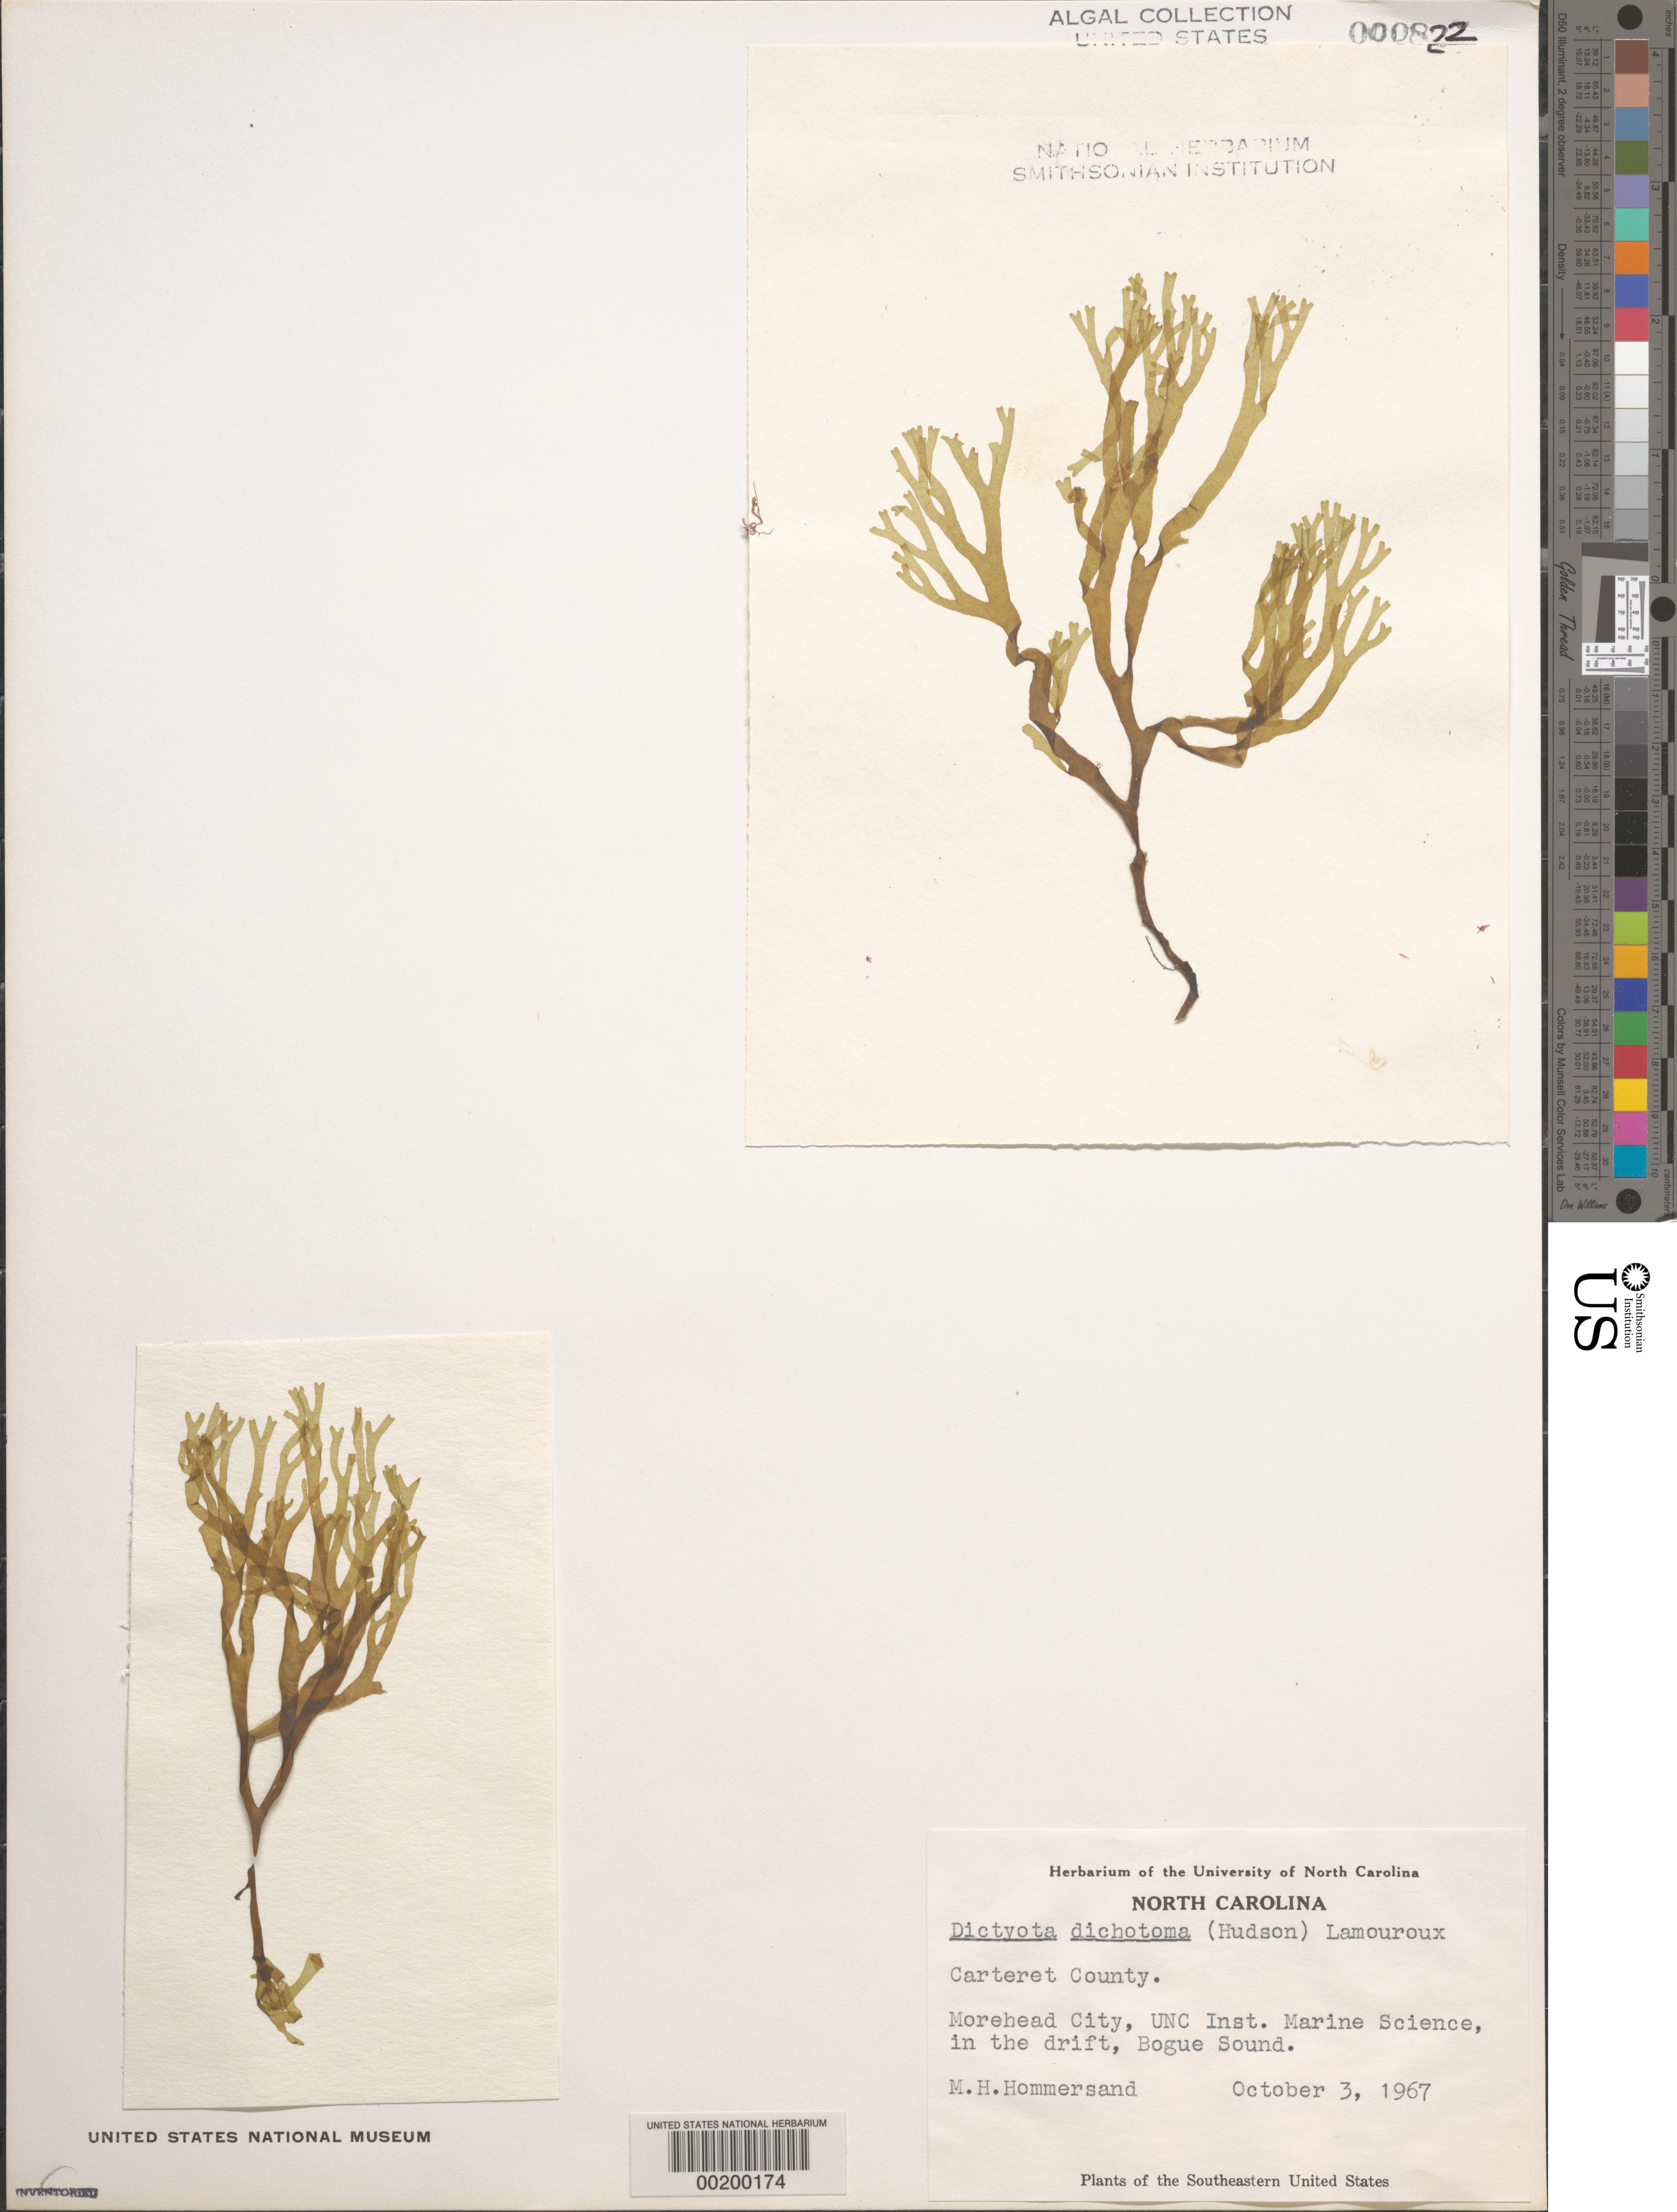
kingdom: Chromista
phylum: Ochrophyta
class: Phaeophyceae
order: Dictyotales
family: Dictyotaceae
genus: Dictyota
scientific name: Dictyota dichotoma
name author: (Huds.) J.V.Lamouroux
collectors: M. H. Hommersand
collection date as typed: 03 Oct 1967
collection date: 1967-10-03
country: United States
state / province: North Carolina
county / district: Carteret County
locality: Morehead City, University of North Carolina Institute of Marine Science, Bogue Sound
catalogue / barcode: US 822